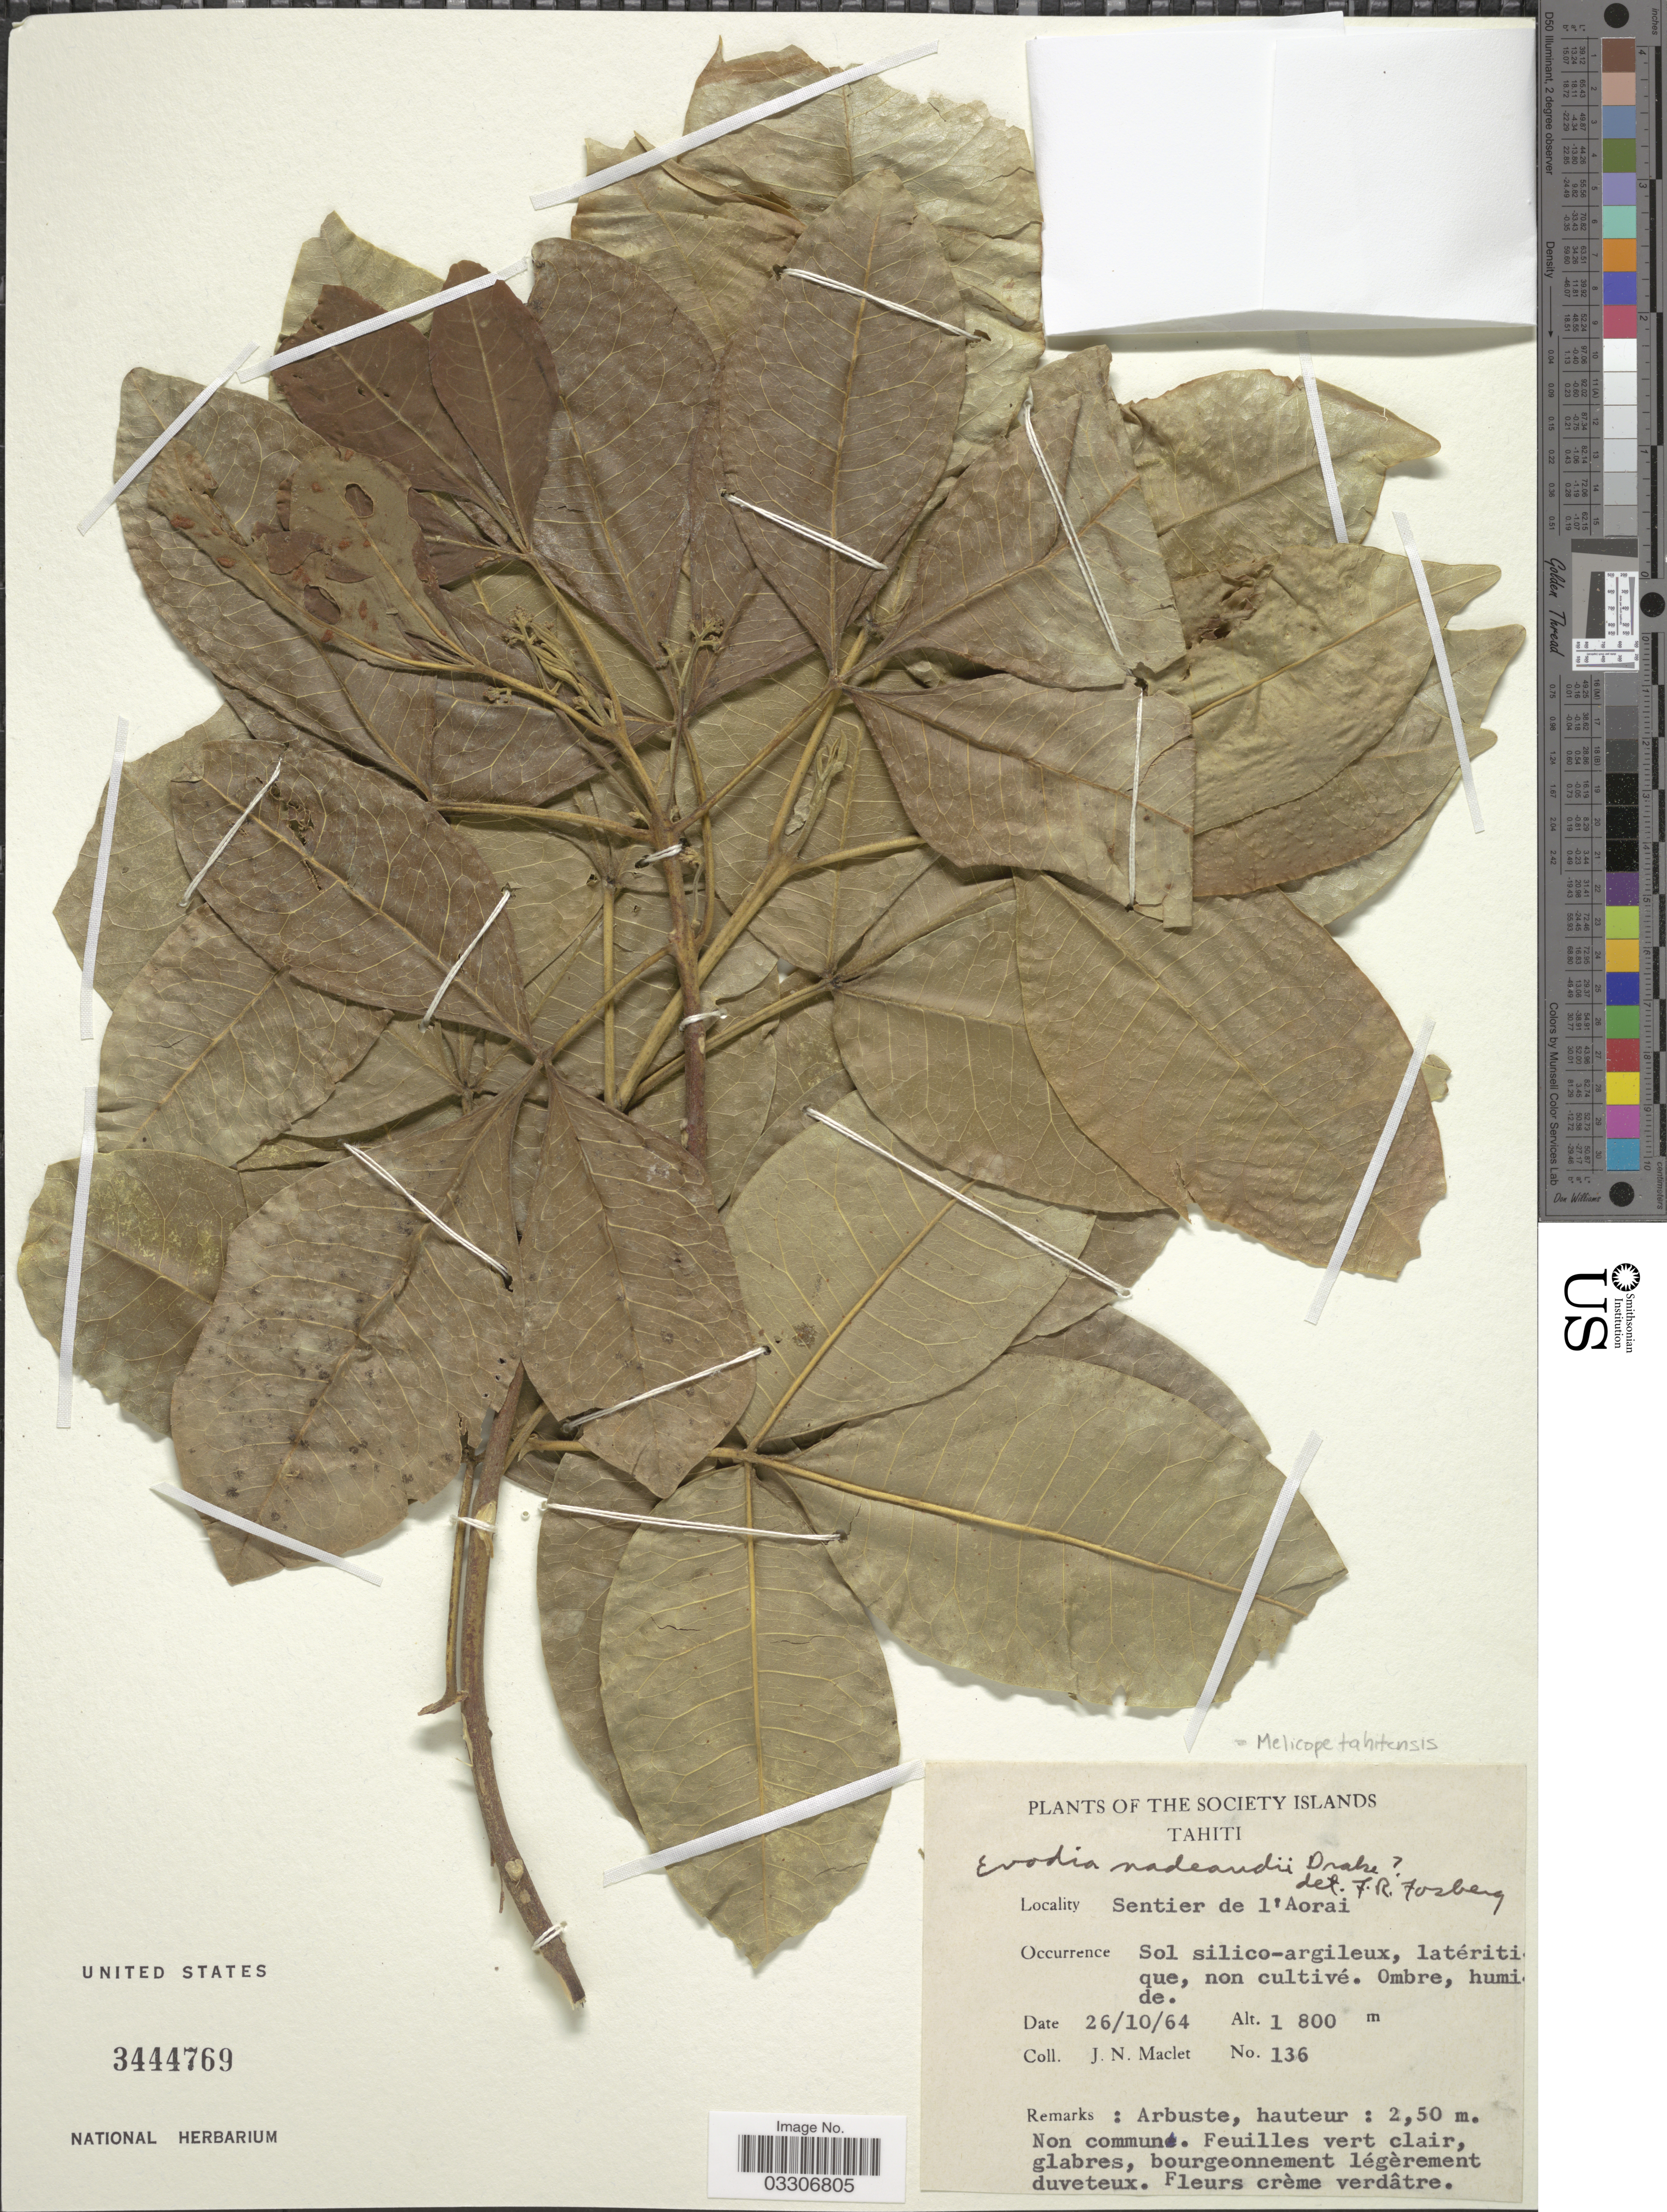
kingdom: Plantae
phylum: Tracheophyta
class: Magnoliopsida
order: Sapindales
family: Rutaceae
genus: Melicope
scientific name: Melicope tahitensis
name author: Nadeaud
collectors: J. Maclet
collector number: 136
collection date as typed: Transcribed d/m/y: 26/10/64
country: French Polynesia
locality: The Society Islands. Tahiti. Sentier de l'Aorai.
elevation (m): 1800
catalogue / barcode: US 3444769